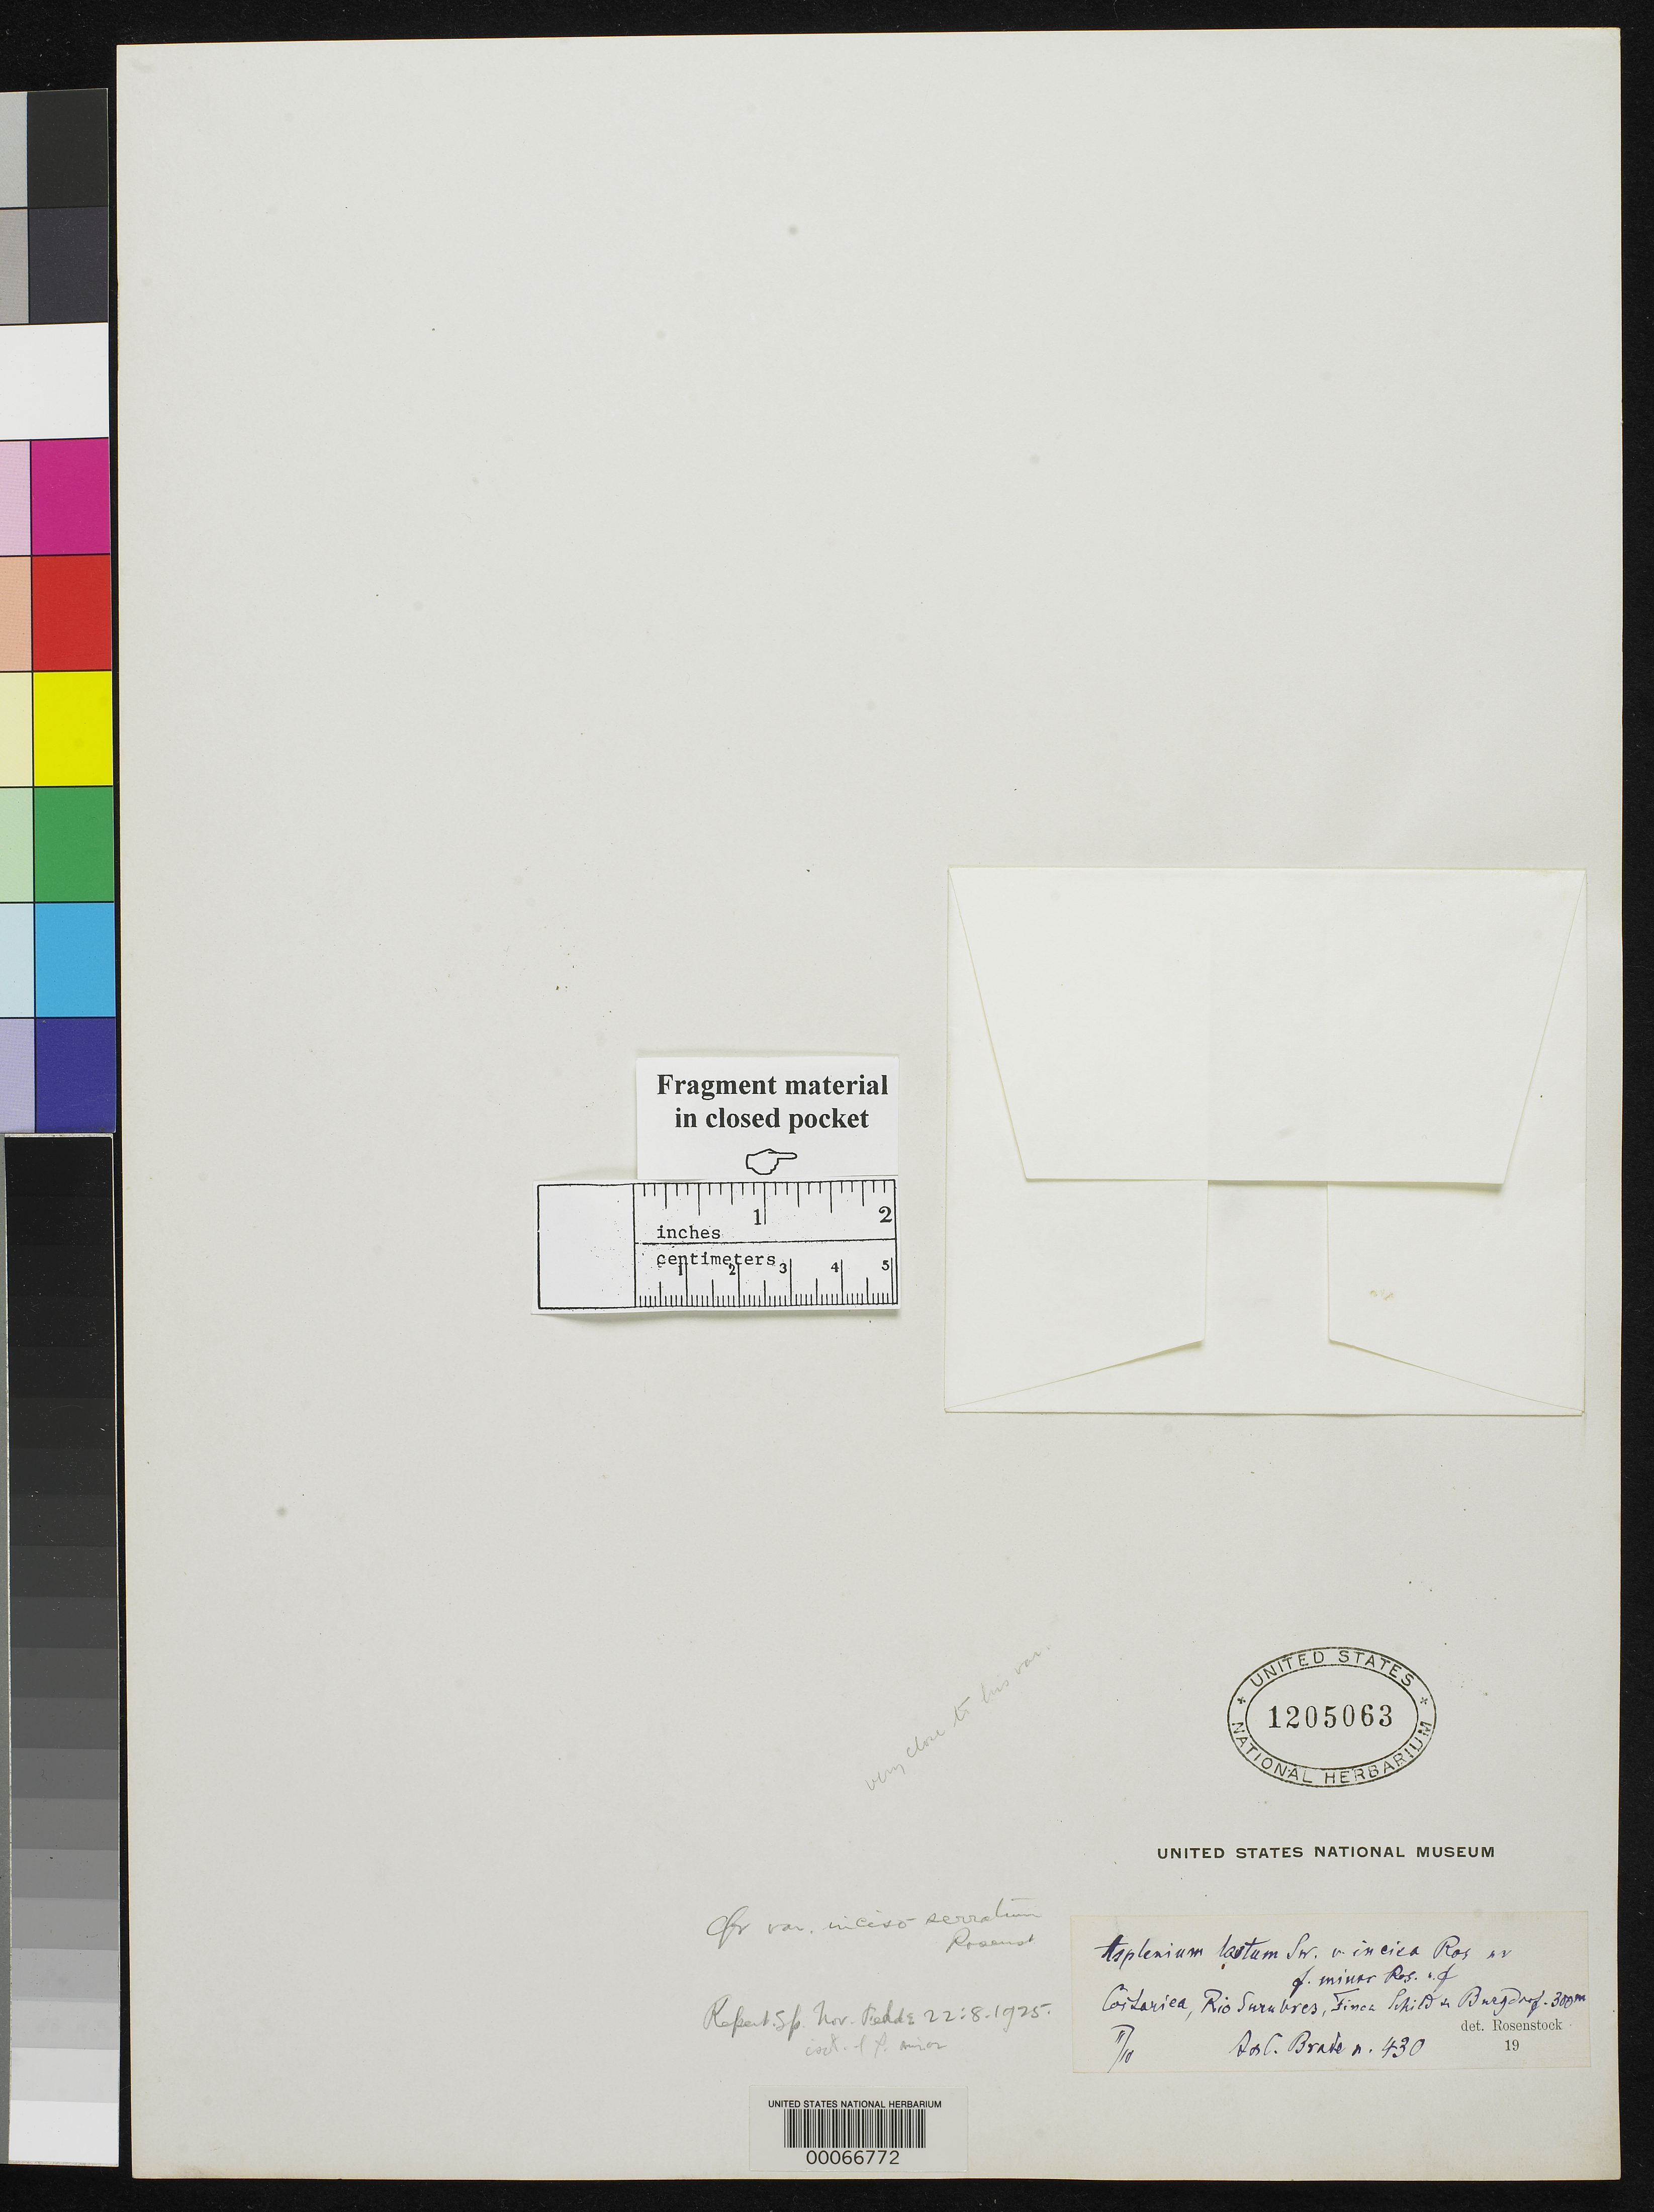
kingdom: Plantae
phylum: Tracheophyta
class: Polypodiopsida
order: Polypodiales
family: Aspleniaceae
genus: Asplenium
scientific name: Asplenium laetum f. minor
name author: Rosenst.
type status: Isotype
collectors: A. Brade & A. C. Brade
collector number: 430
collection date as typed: Nov 1910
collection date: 1910-11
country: Costa Rica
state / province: Puntarenas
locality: Rio Surubres, Finca Schild-Burgdorf.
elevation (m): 300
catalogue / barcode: US 1205063